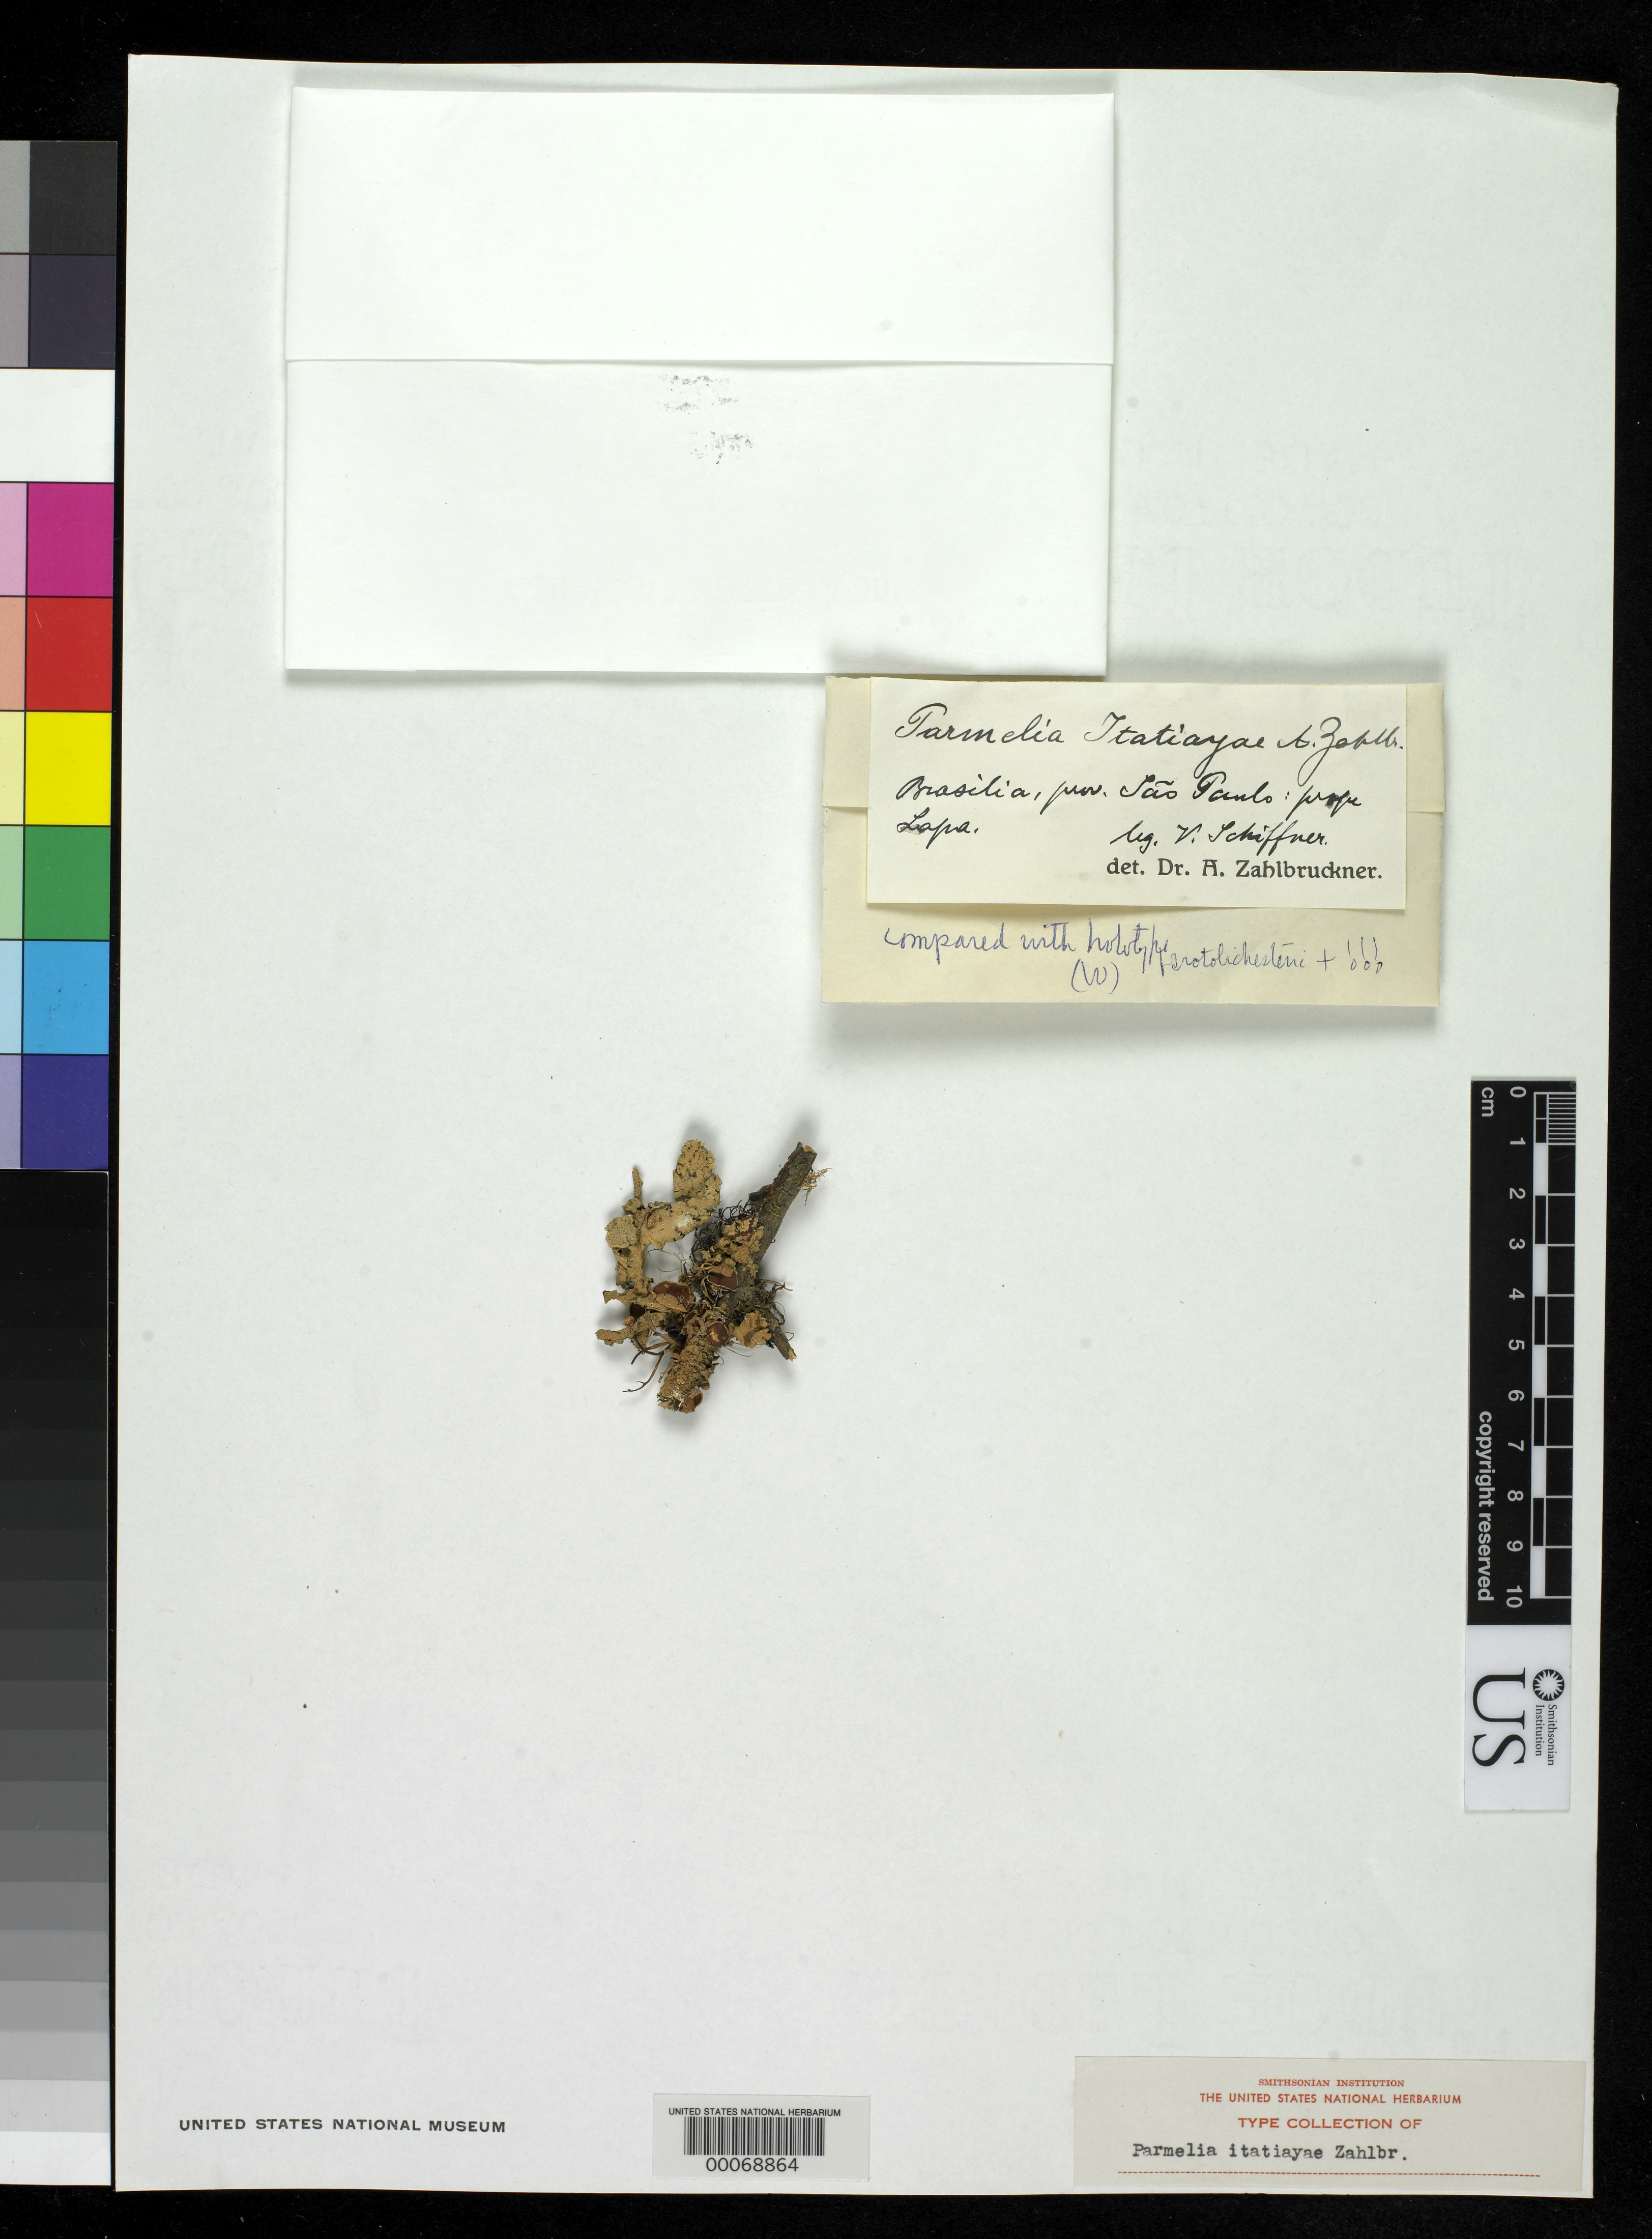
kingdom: Fungi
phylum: Ascomycota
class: Lecanoromycetes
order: Lecanorales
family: Parmeliaceae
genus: Parmelia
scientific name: Parmelia itatiayae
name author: Zahlbr.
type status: Type Collection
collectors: V. F. Schiffner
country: Brazil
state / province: São Paulo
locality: Lapa.